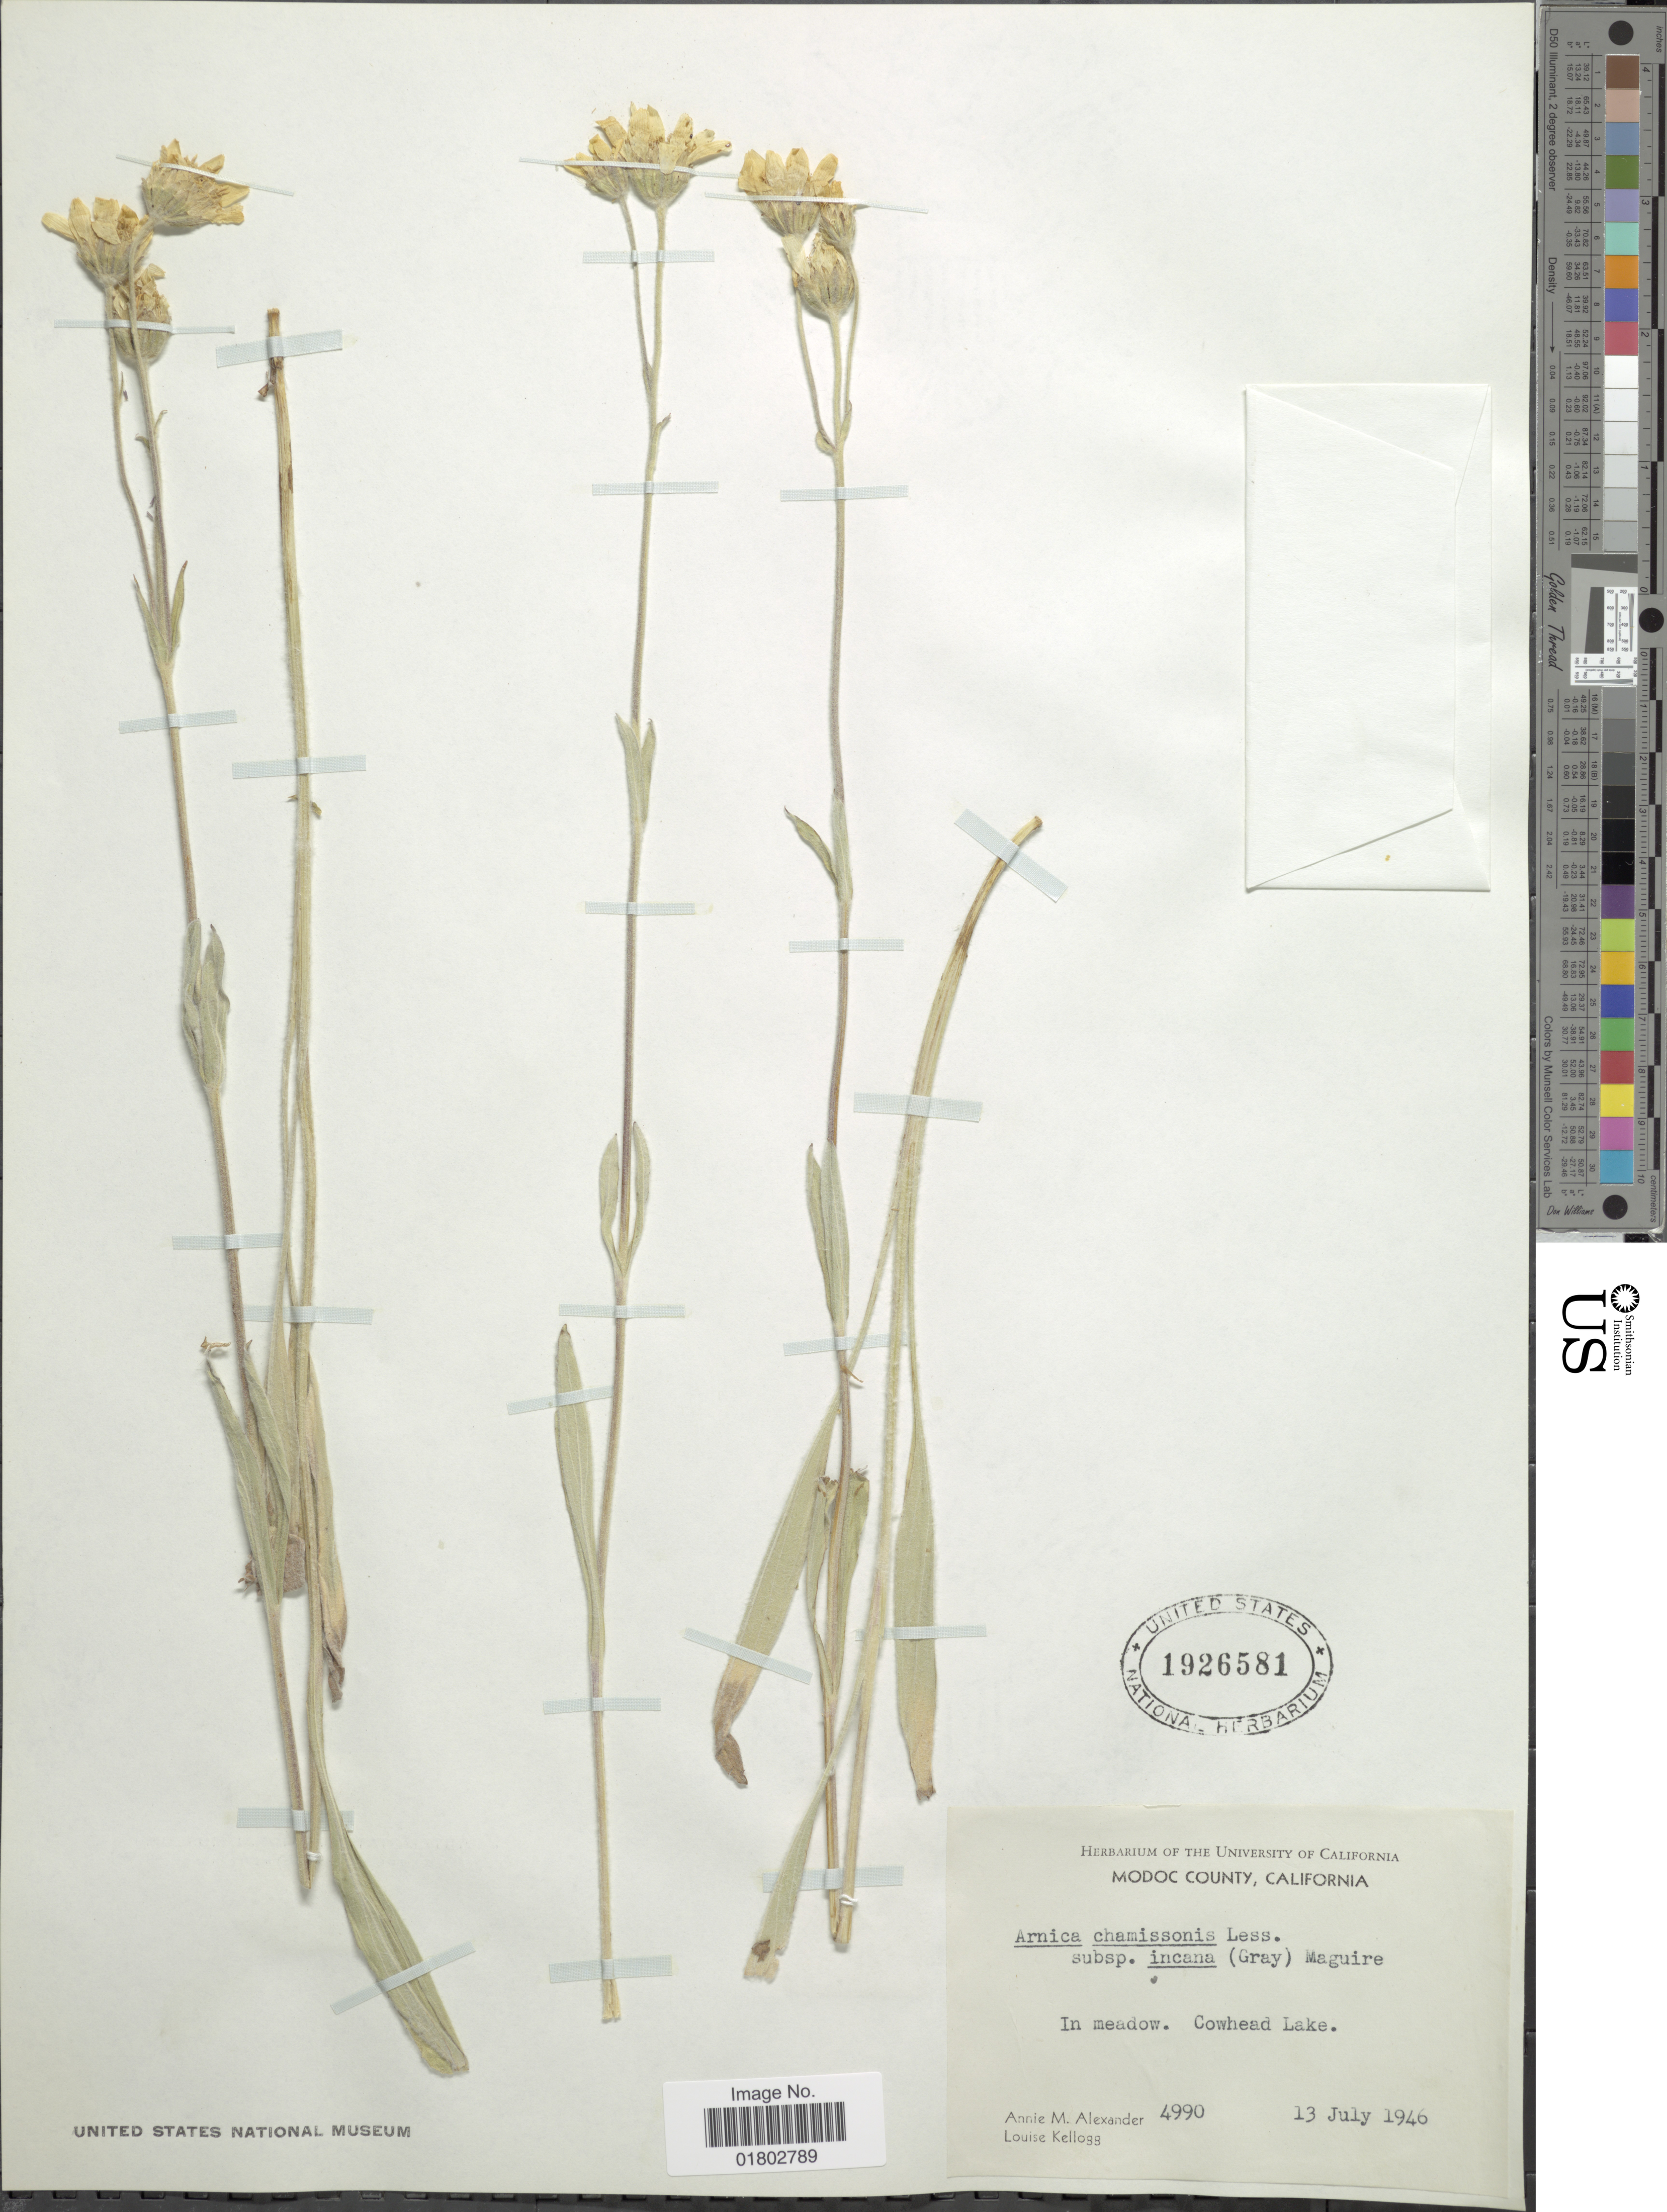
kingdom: Plantae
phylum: Tracheophyta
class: Magnoliopsida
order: Asterales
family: Asteraceae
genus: Arnica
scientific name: Arnica chamissonis subsp. incana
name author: (A. Gray) Maguire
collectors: A. M. Alexander & L. Kellogg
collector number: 4990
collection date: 1946-07-13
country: United States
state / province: California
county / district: Modoc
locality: Modoc County, In meadow. Ciwhead Lake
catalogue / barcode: US 1926581